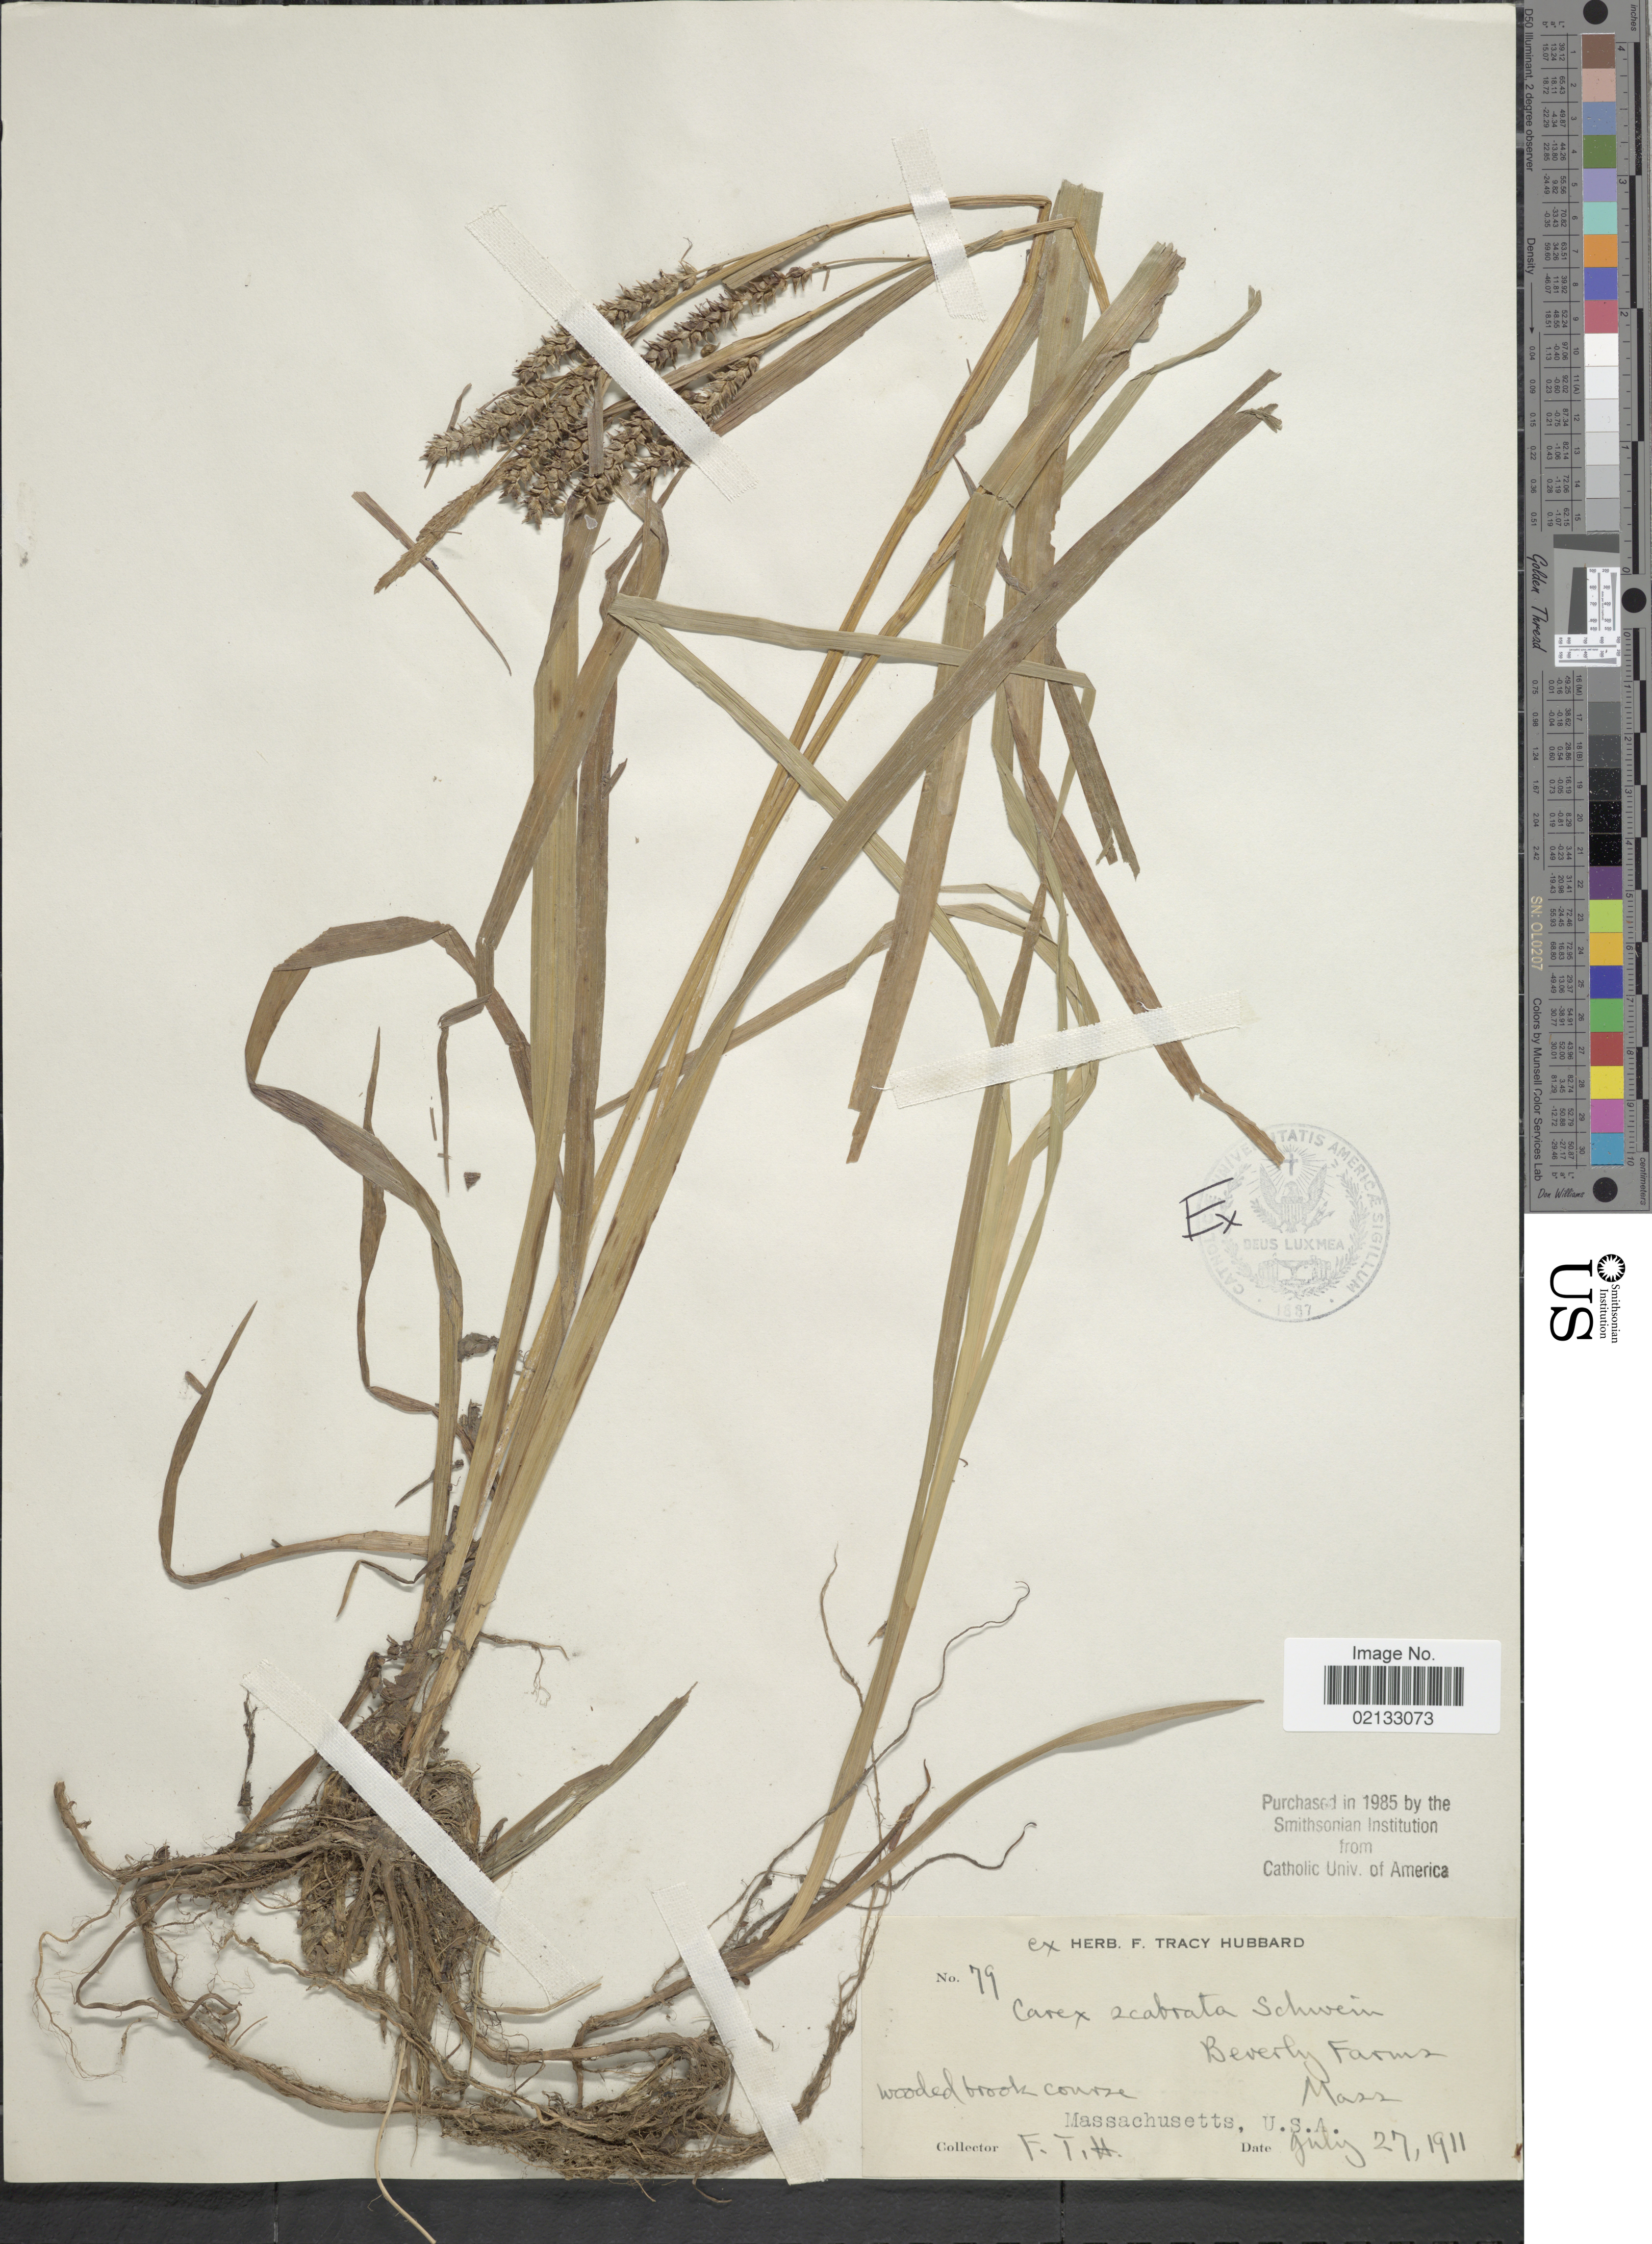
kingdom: Plantae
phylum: Tracheophyta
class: Liliopsida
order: Poales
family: Cyperaceae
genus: Carex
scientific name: Carex scabrata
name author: Schwein.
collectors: F. T. Hubbard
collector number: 79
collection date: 1911-07-27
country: United States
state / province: Massachusetts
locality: Bevely Farms. Wooded brook course